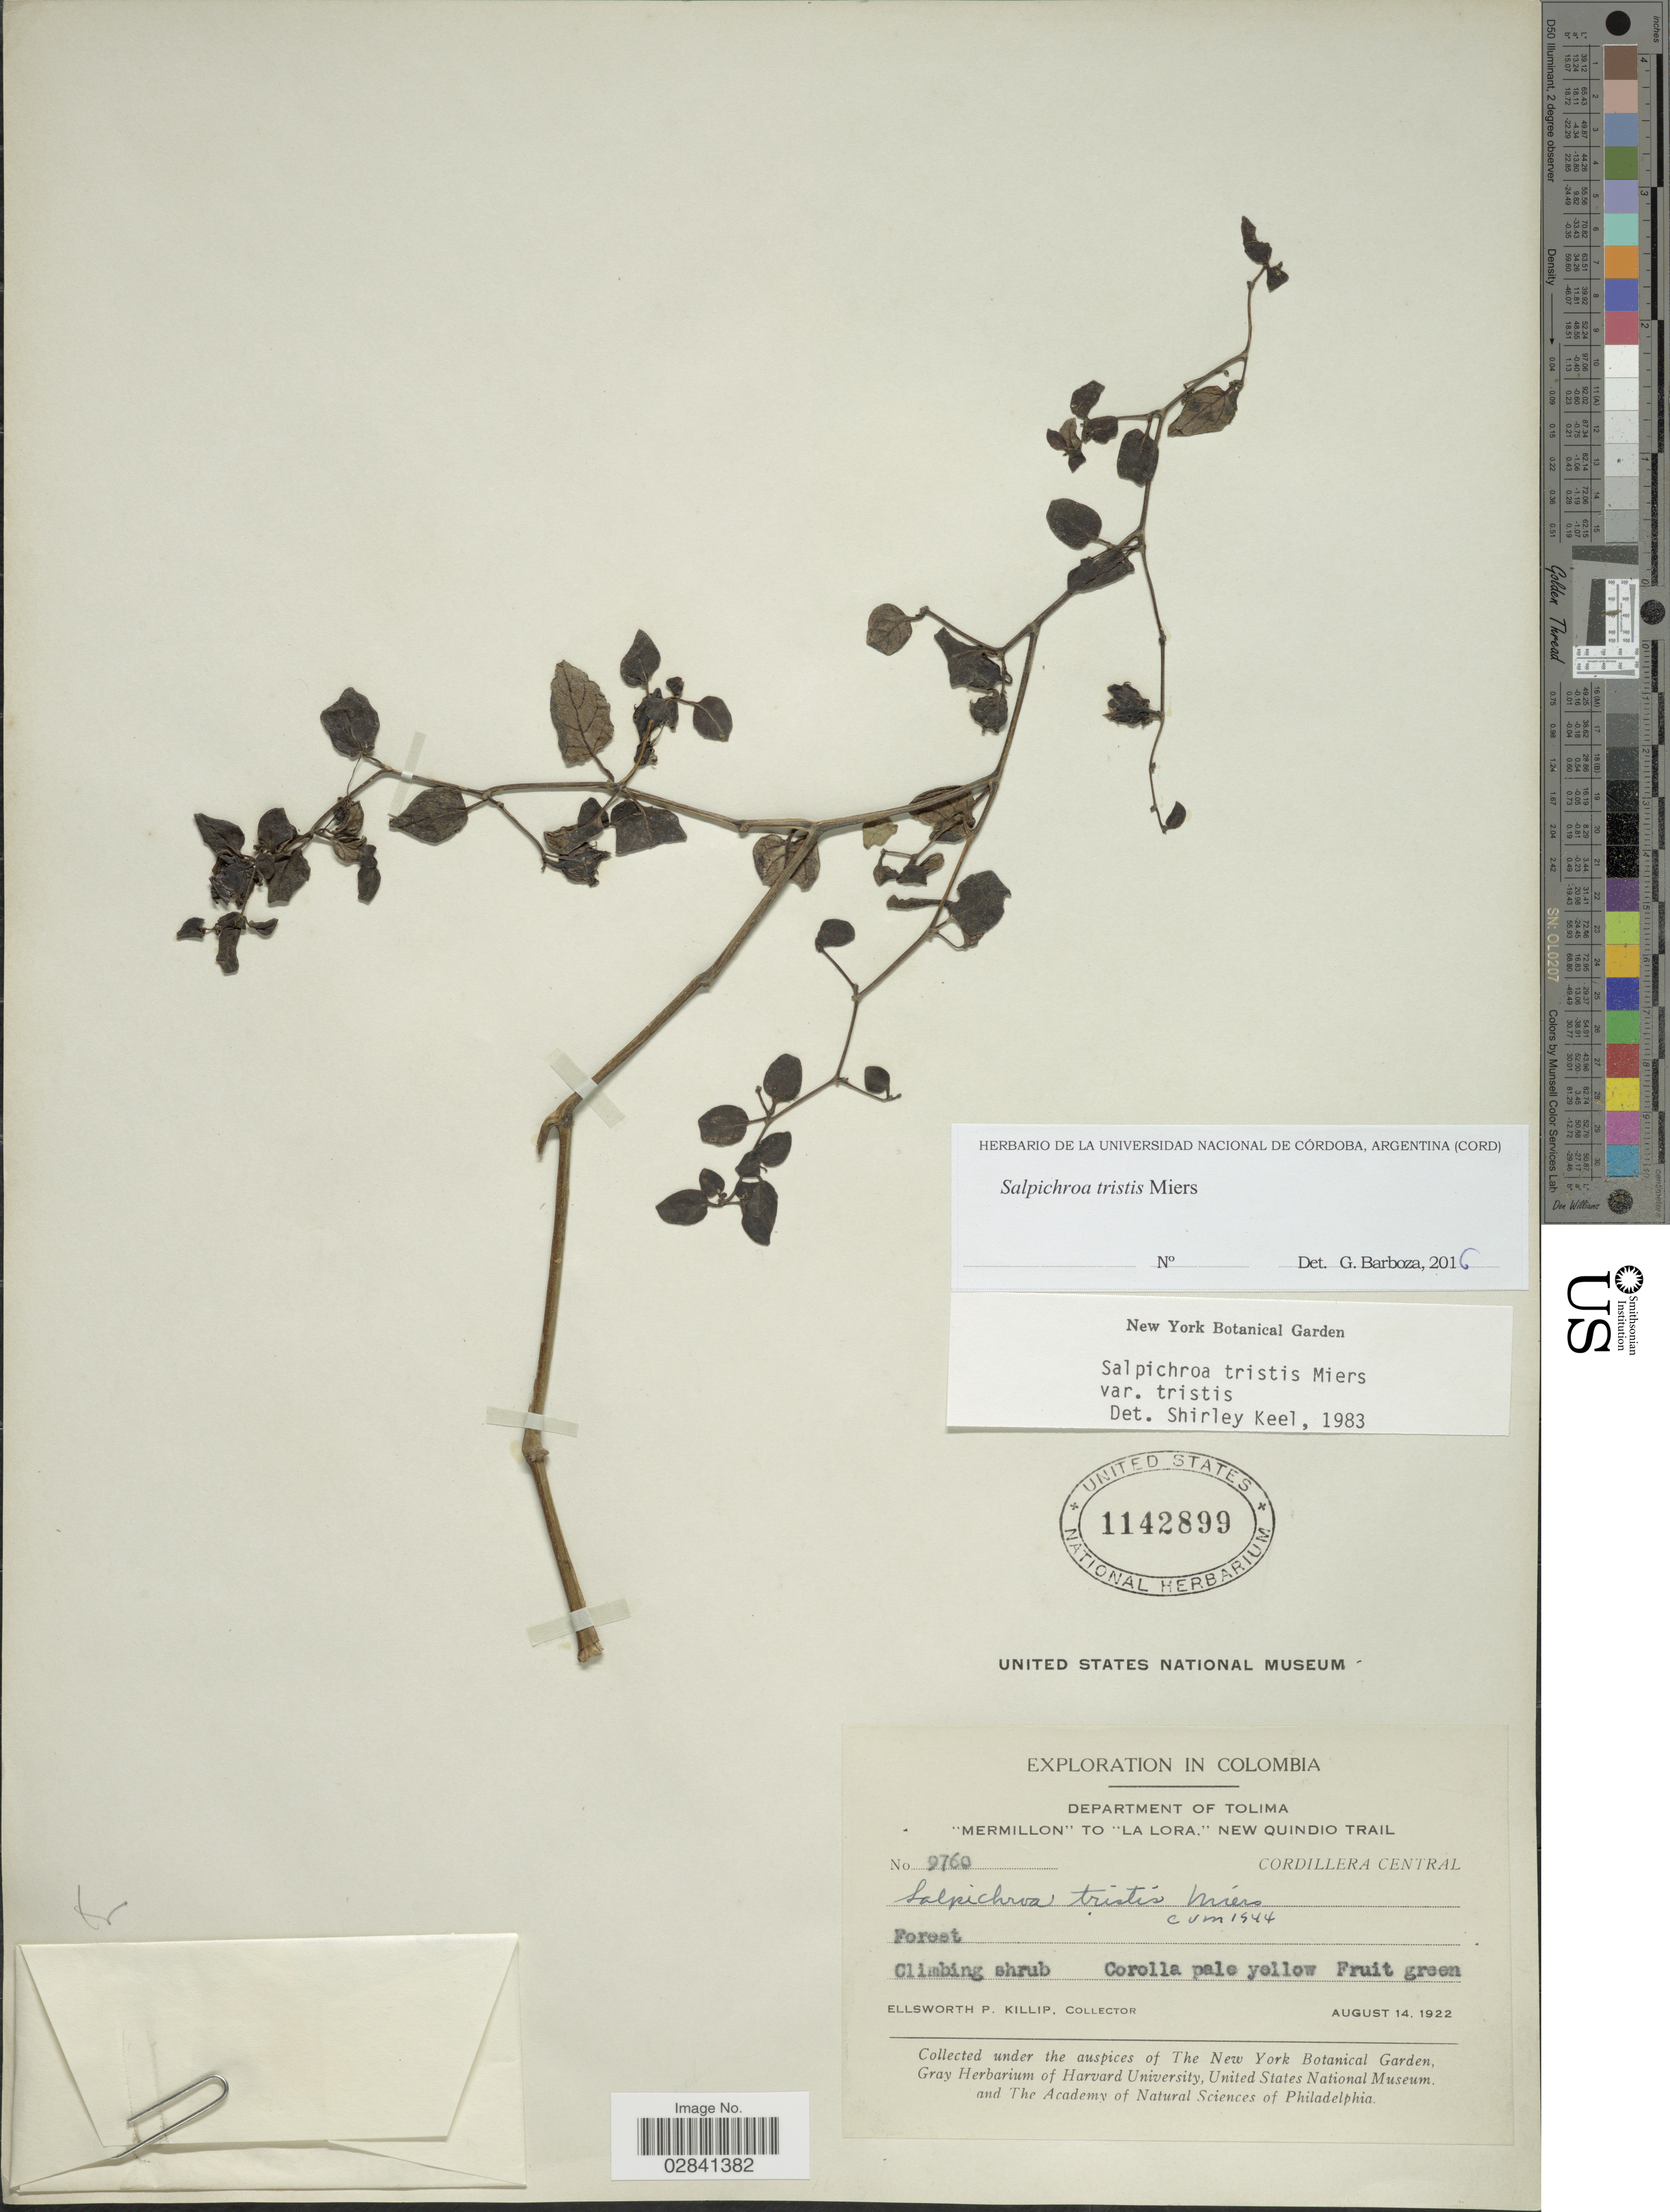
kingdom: Plantae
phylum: Tracheophyta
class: Magnoliopsida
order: Solanales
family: Solanaceae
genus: Salpichroa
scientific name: Salpichroa tristis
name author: Walp.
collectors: E. P. Killip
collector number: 9760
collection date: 1922-08-14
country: Colombia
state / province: Tolima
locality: Department of Tolima. "Mermillon" to "La Lora," New Quindio Trail. Cordillera Central.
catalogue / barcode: US 1142899